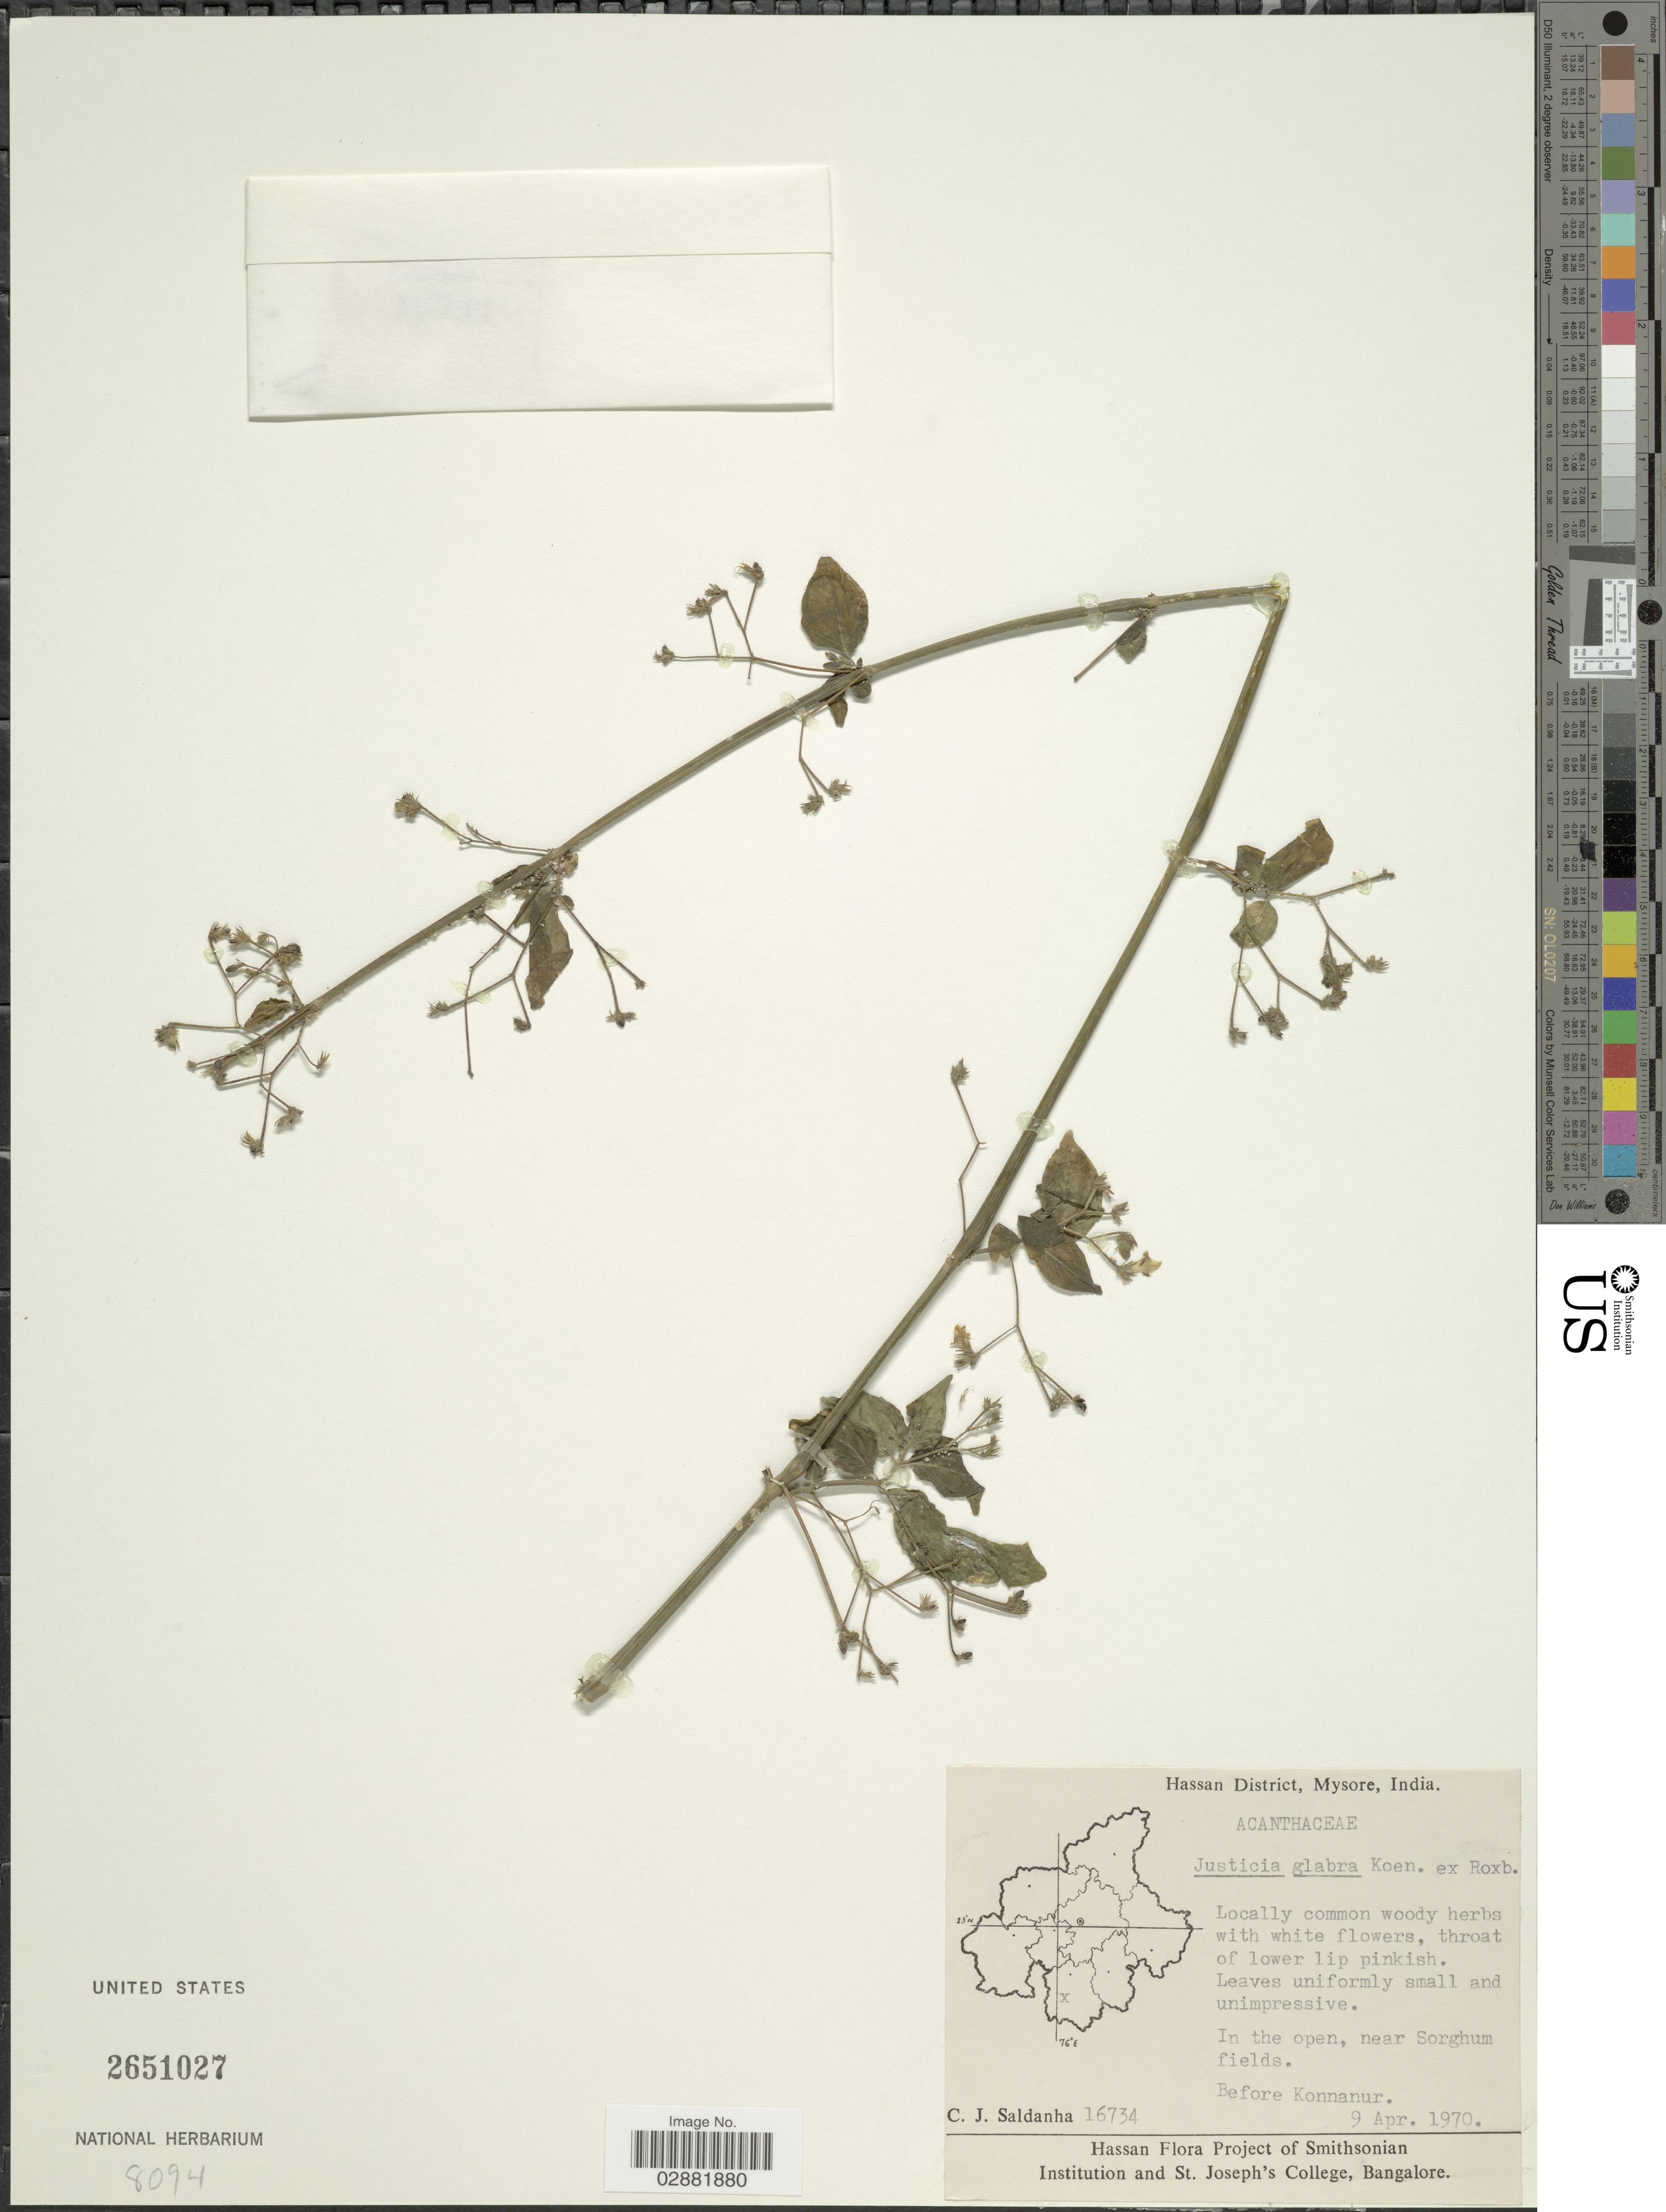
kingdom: Plantae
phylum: Tracheophyta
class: Magnoliopsida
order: Lamiales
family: Acanthaceae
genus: Justicia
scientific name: Justicia glabra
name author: K.D. Koenig ex Roxb.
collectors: C. J. Saldanha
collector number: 16734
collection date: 1970-04-09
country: India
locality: Hassan District, Mysore, In the open, near Sorghum fields, before Konnanur.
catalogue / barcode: US 2651027